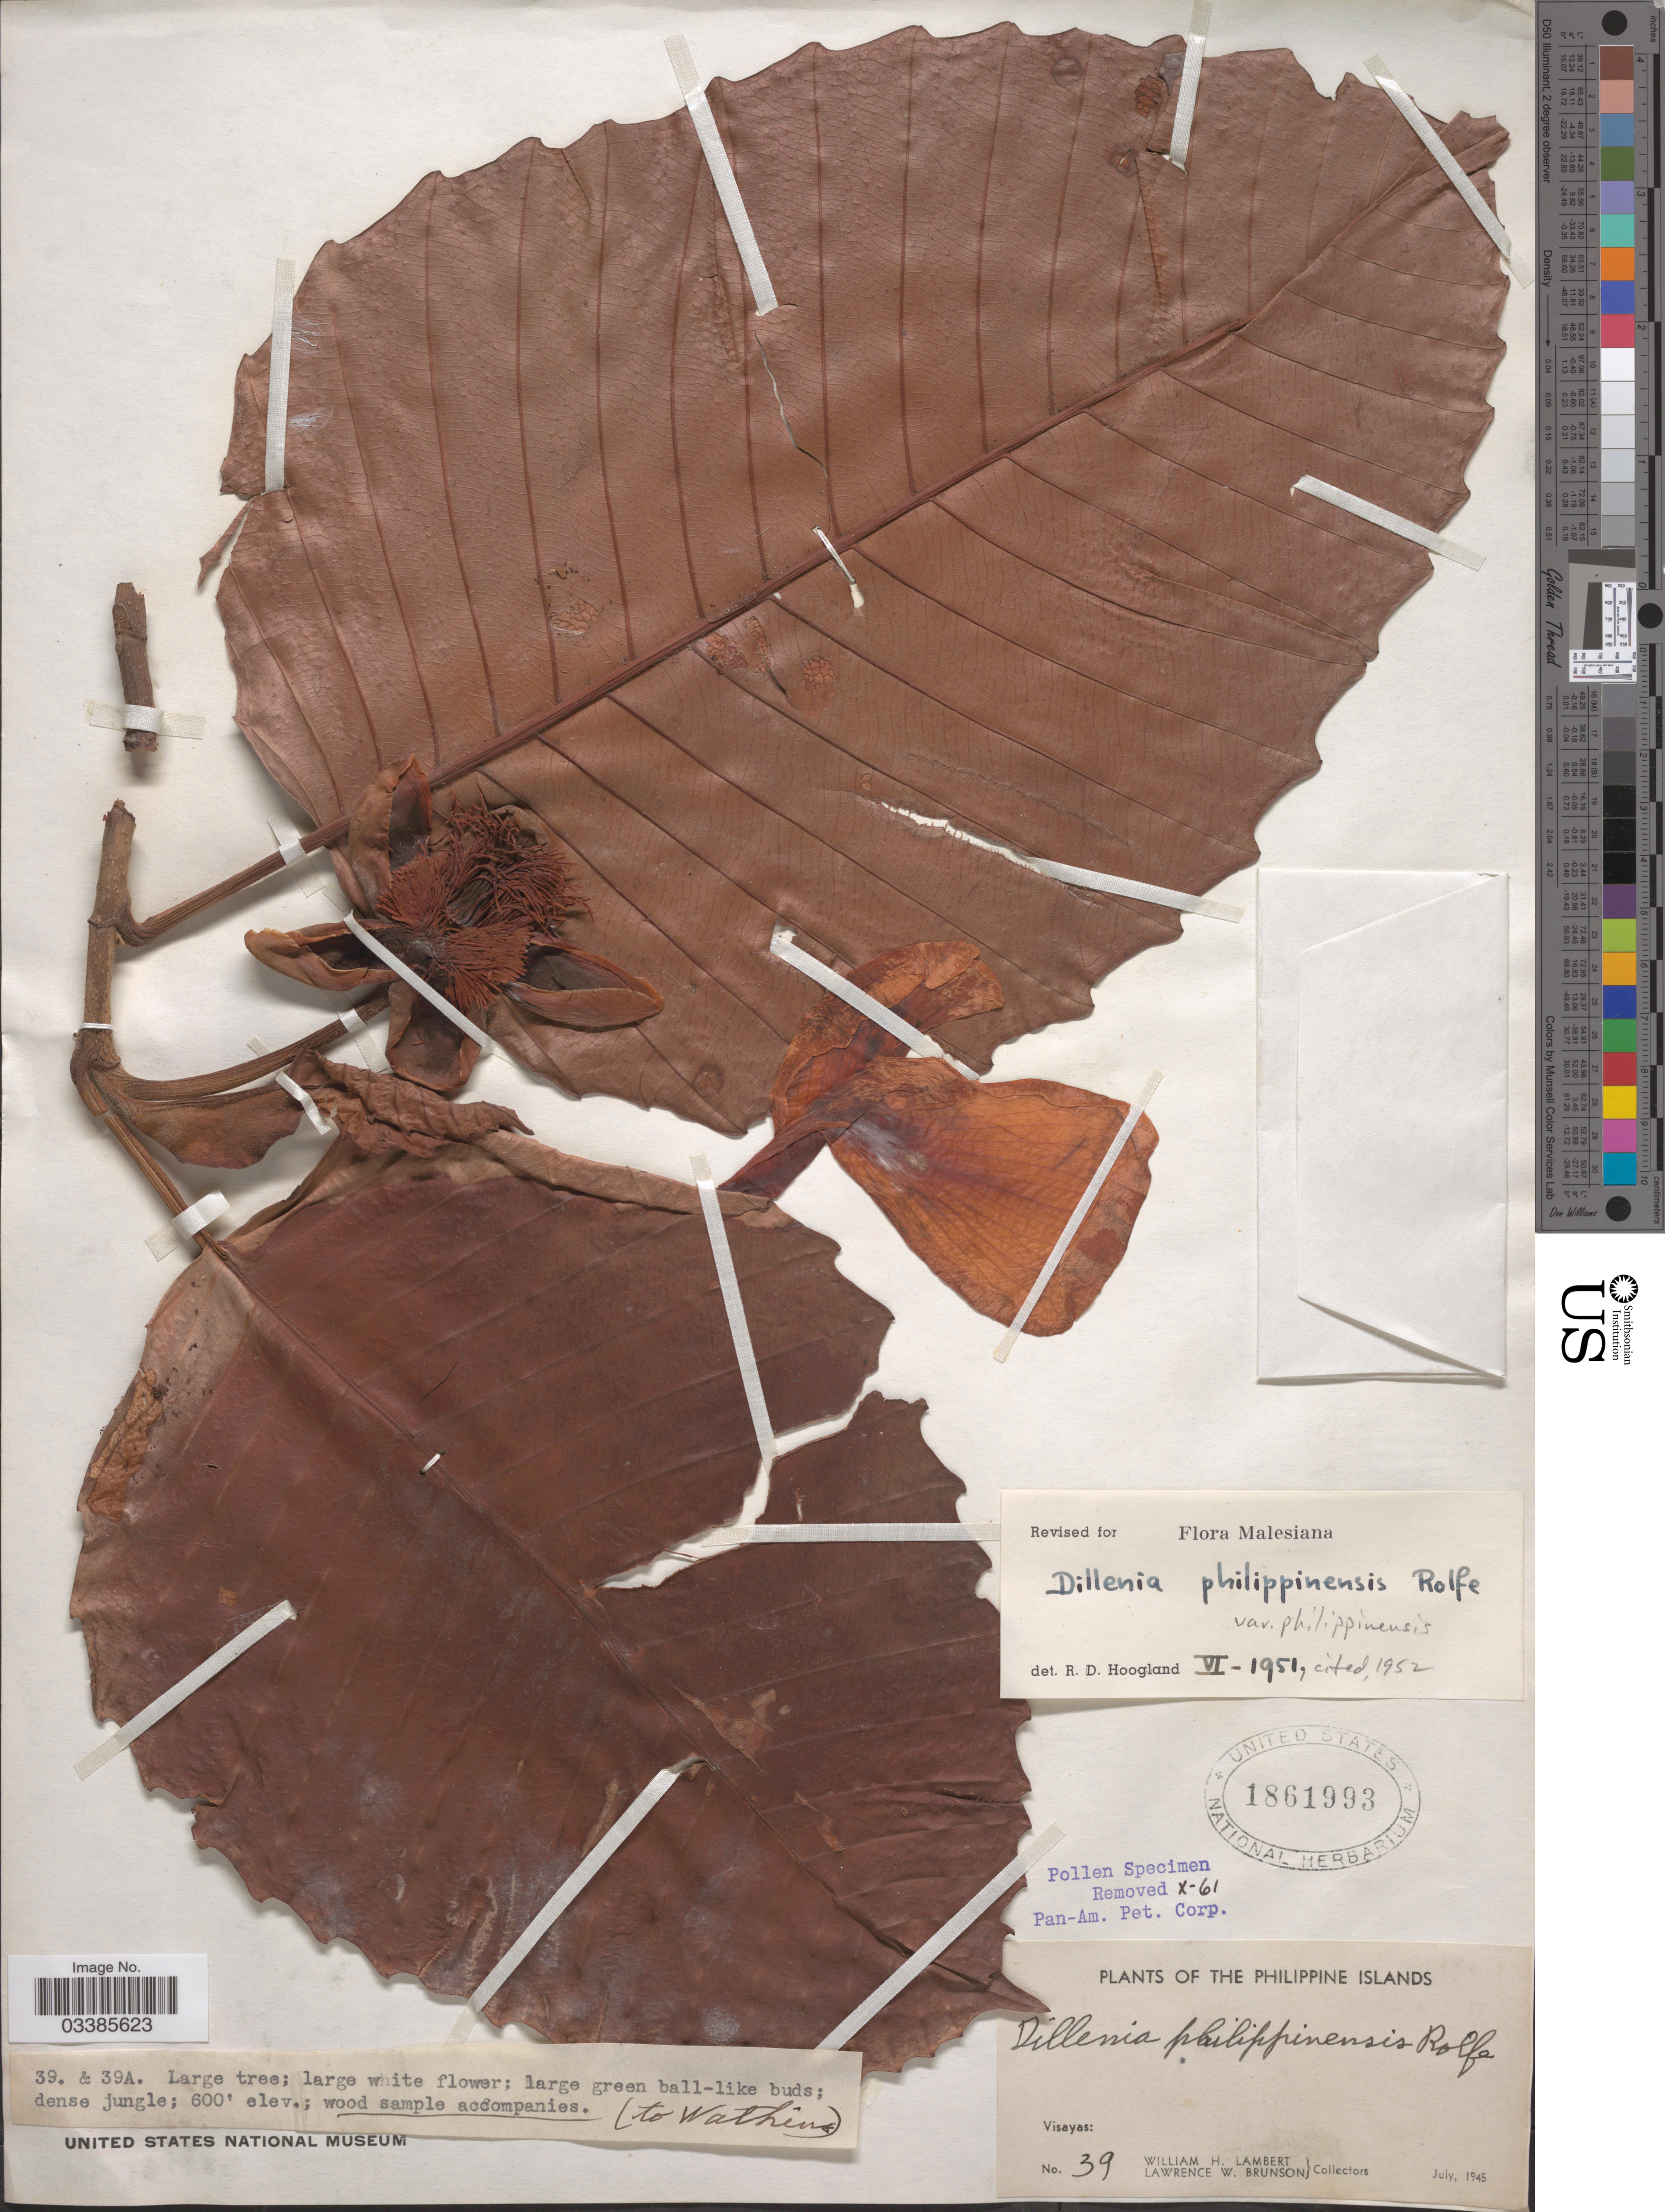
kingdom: Plantae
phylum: Tracheophyta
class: Magnoliopsida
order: Dilleniales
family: Dilleniaceae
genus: Dillenia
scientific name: Dillenia philippinensis var. philippinensis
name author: Rolfe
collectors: W. Lambert & L. Brunson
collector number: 39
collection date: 1945-07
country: Philippines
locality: Visayas.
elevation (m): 183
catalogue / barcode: US 1861993